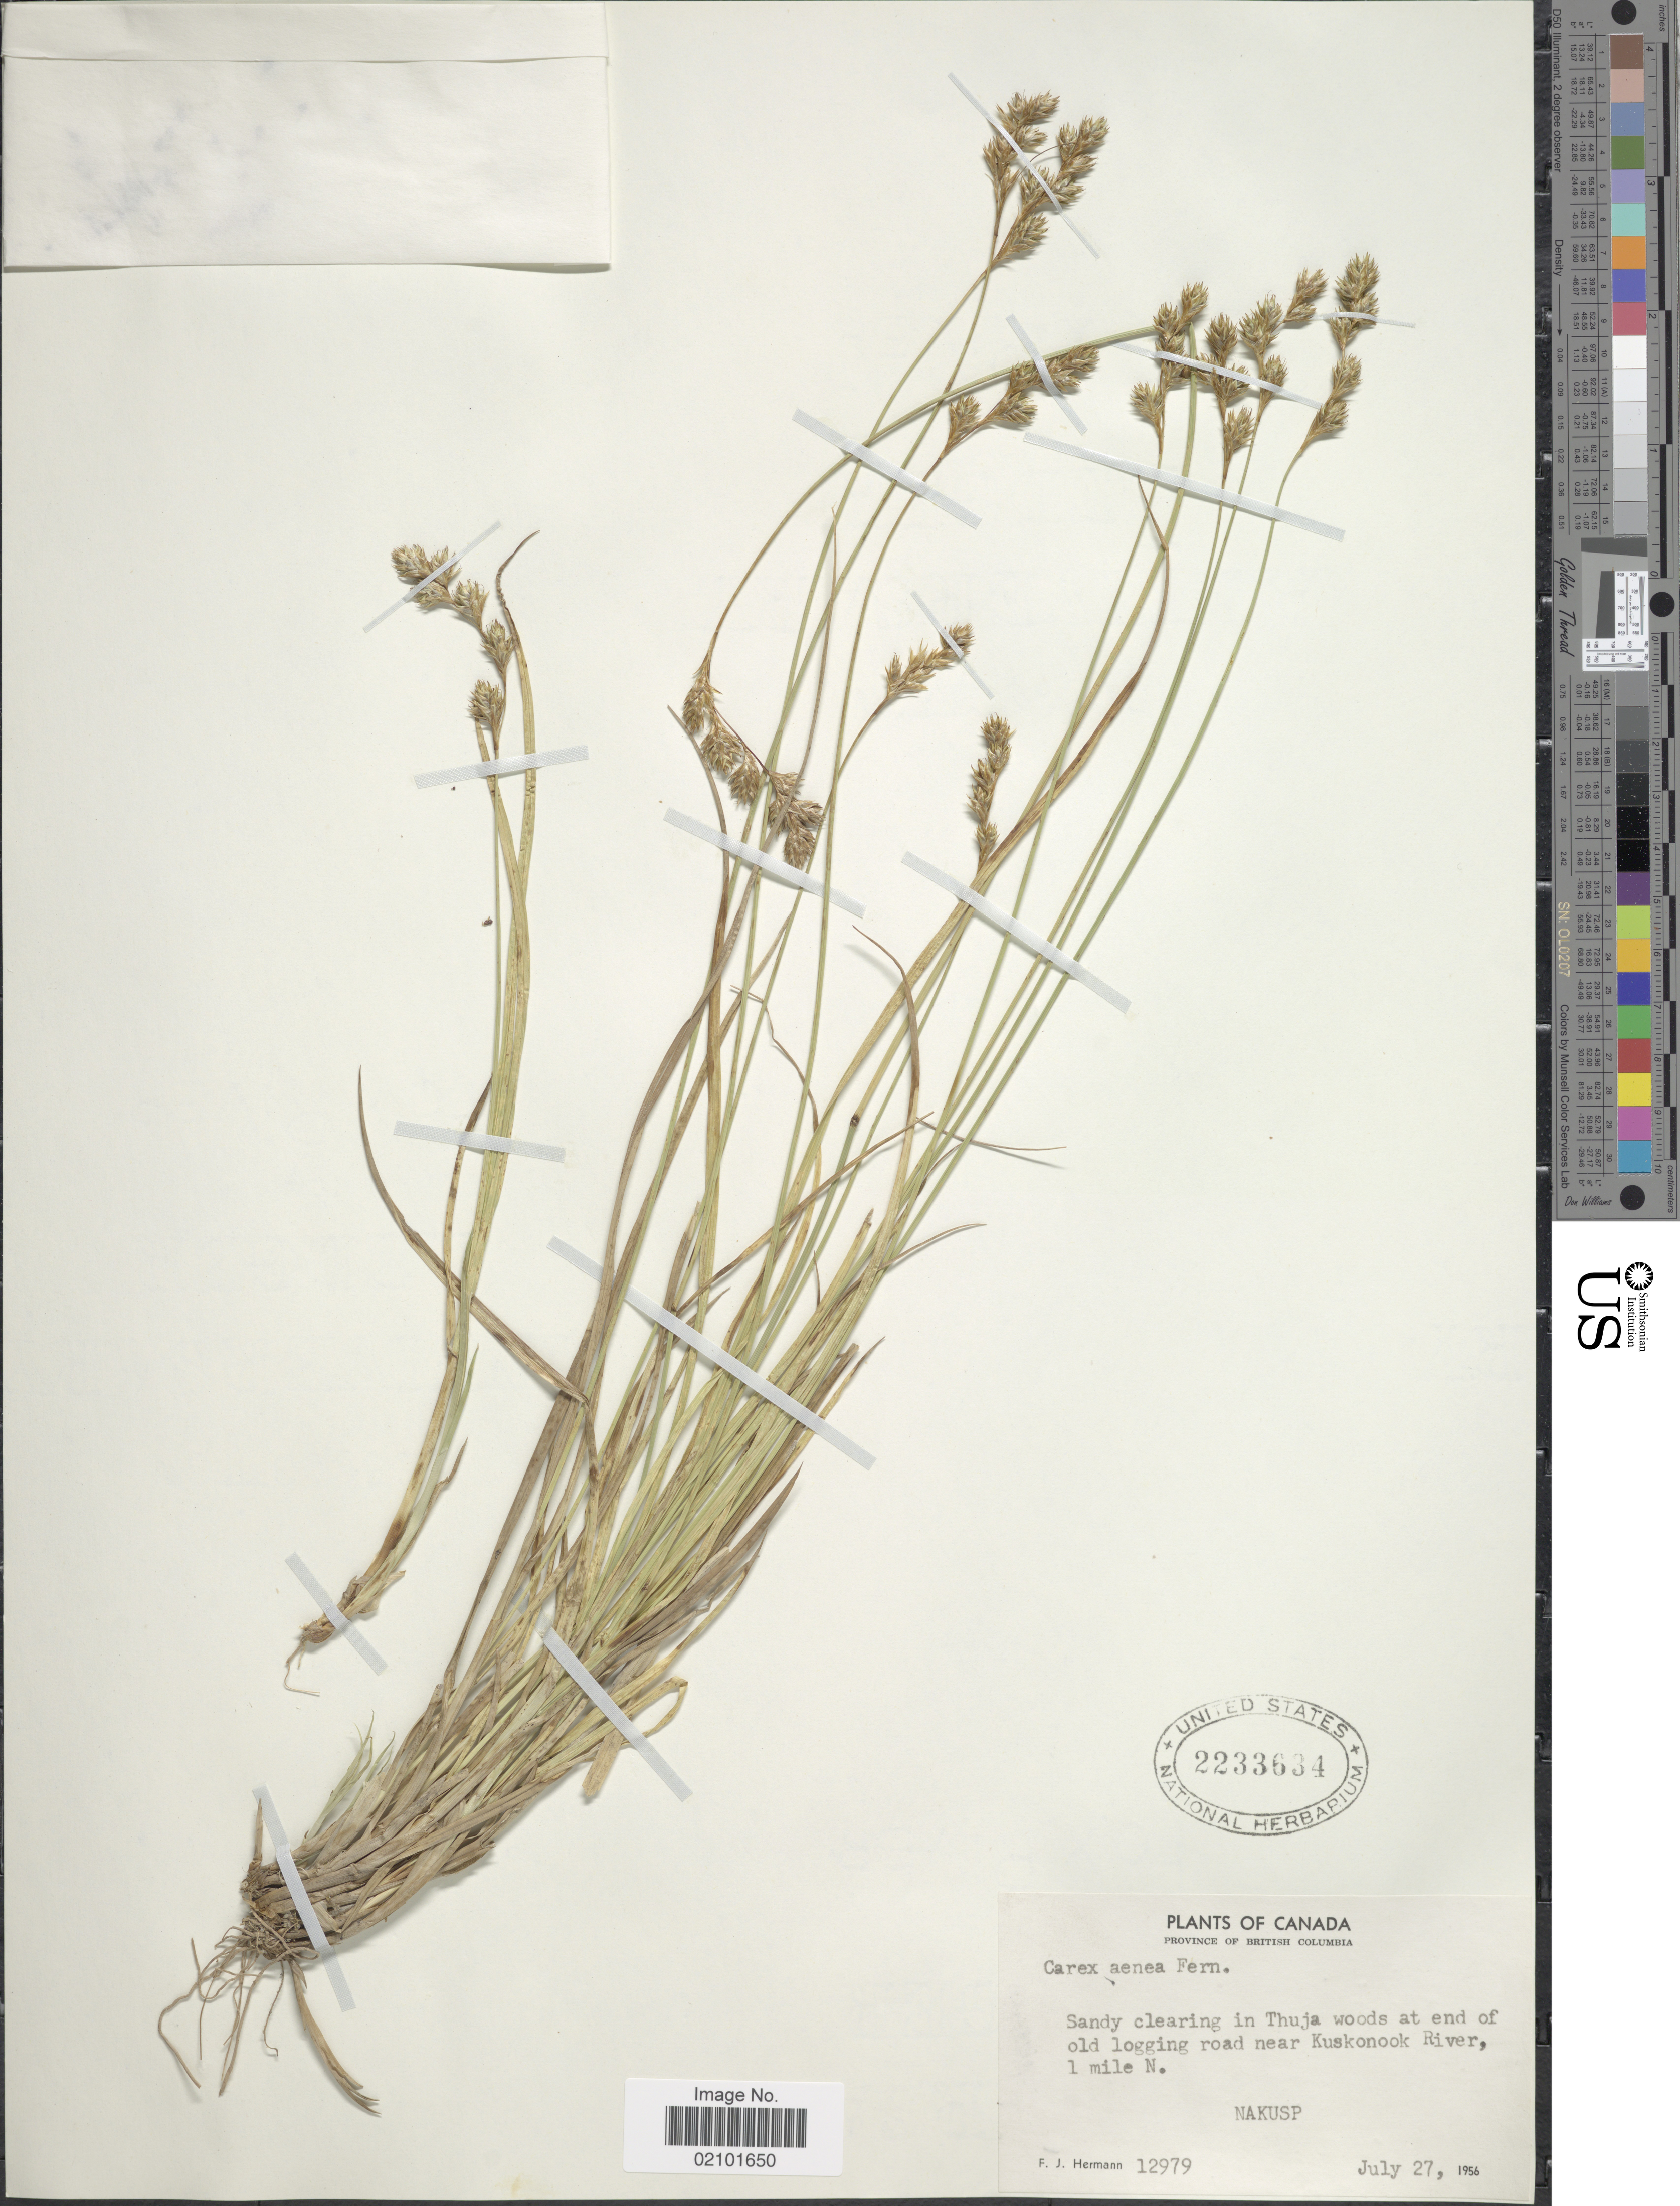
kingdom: Plantae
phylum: Tracheophyta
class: Liliopsida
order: Poales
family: Cyperaceae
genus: Carex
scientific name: Carex foenea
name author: Willd.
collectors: F. J. Hermann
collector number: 12979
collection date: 1956-07-27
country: Canada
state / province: British Columbia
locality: Thuja woods, end of old logging road near Kuskonook River, 1 mile N. Nakusp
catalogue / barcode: US 2233634